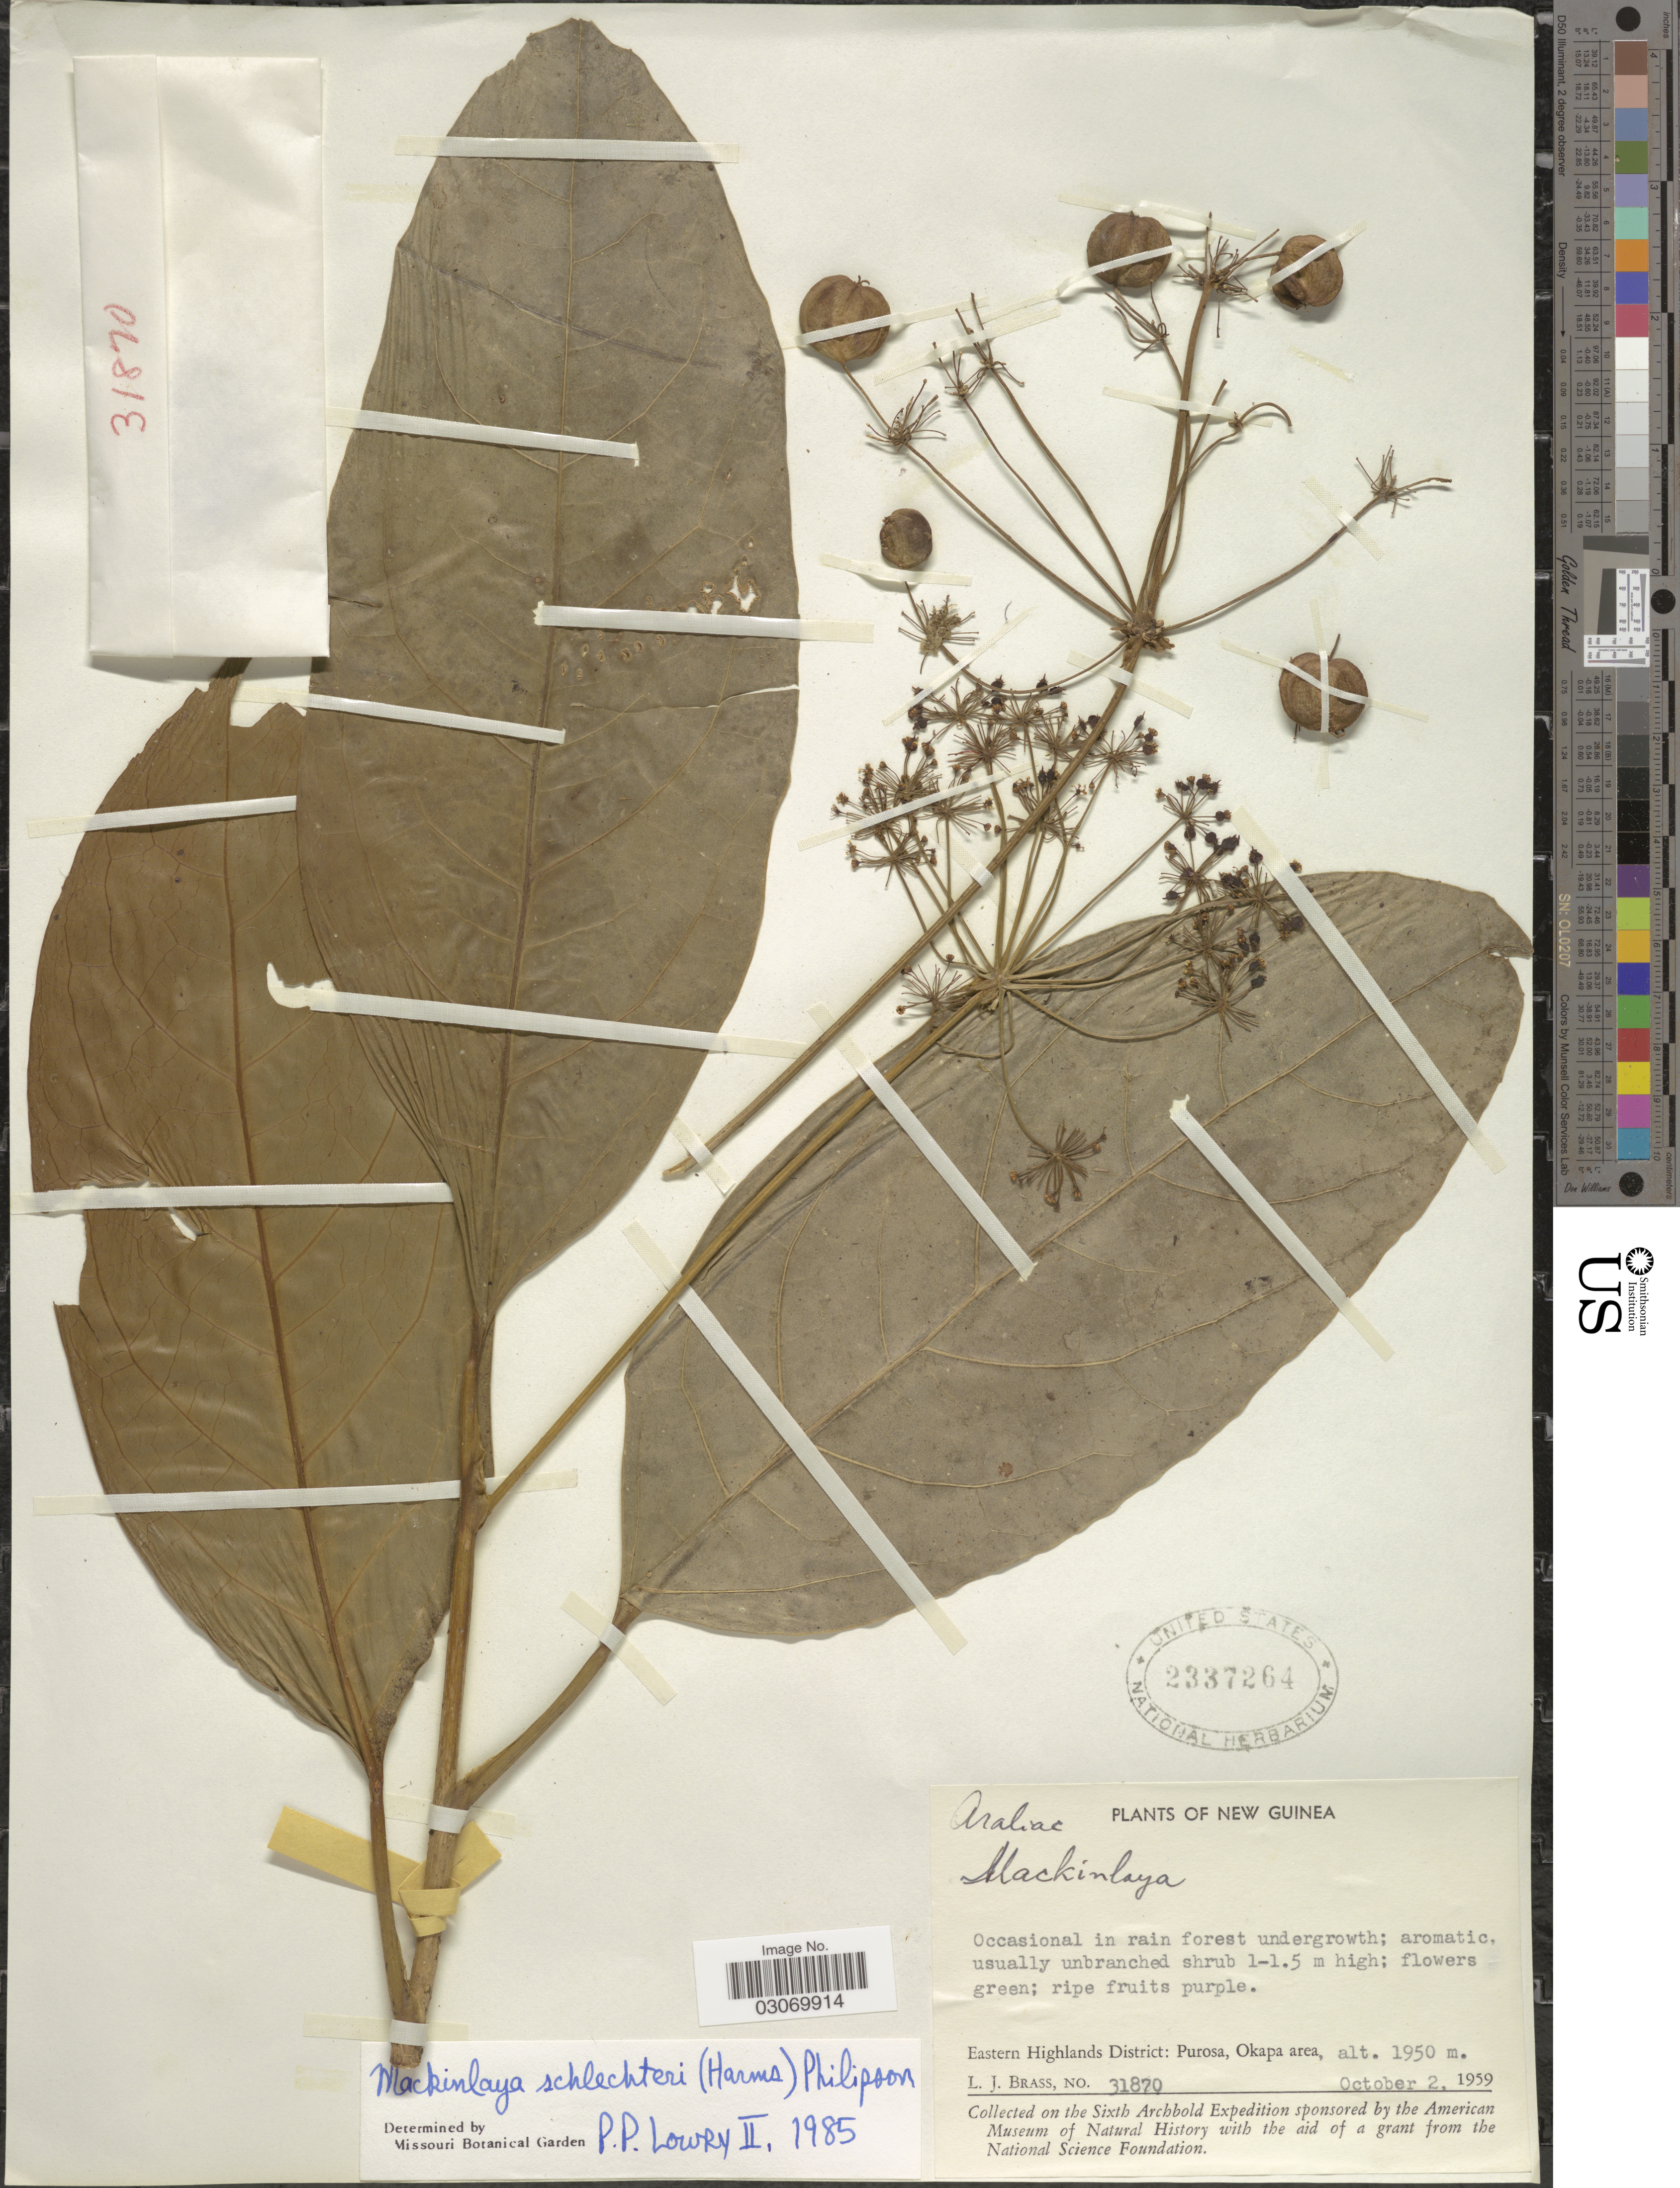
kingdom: Plantae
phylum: Tracheophyta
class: Magnoliopsida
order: Apiales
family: Apiaceae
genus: Mackinlaya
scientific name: Mackinlaya schlechteri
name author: (Meisn.) Philipson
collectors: L. J. Brass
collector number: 31870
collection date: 1959-10-02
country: Papua New Guinea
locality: New Guinea, Eastern Highlands District: Purosa, Okapa area.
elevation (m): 1950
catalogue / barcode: US 2337264